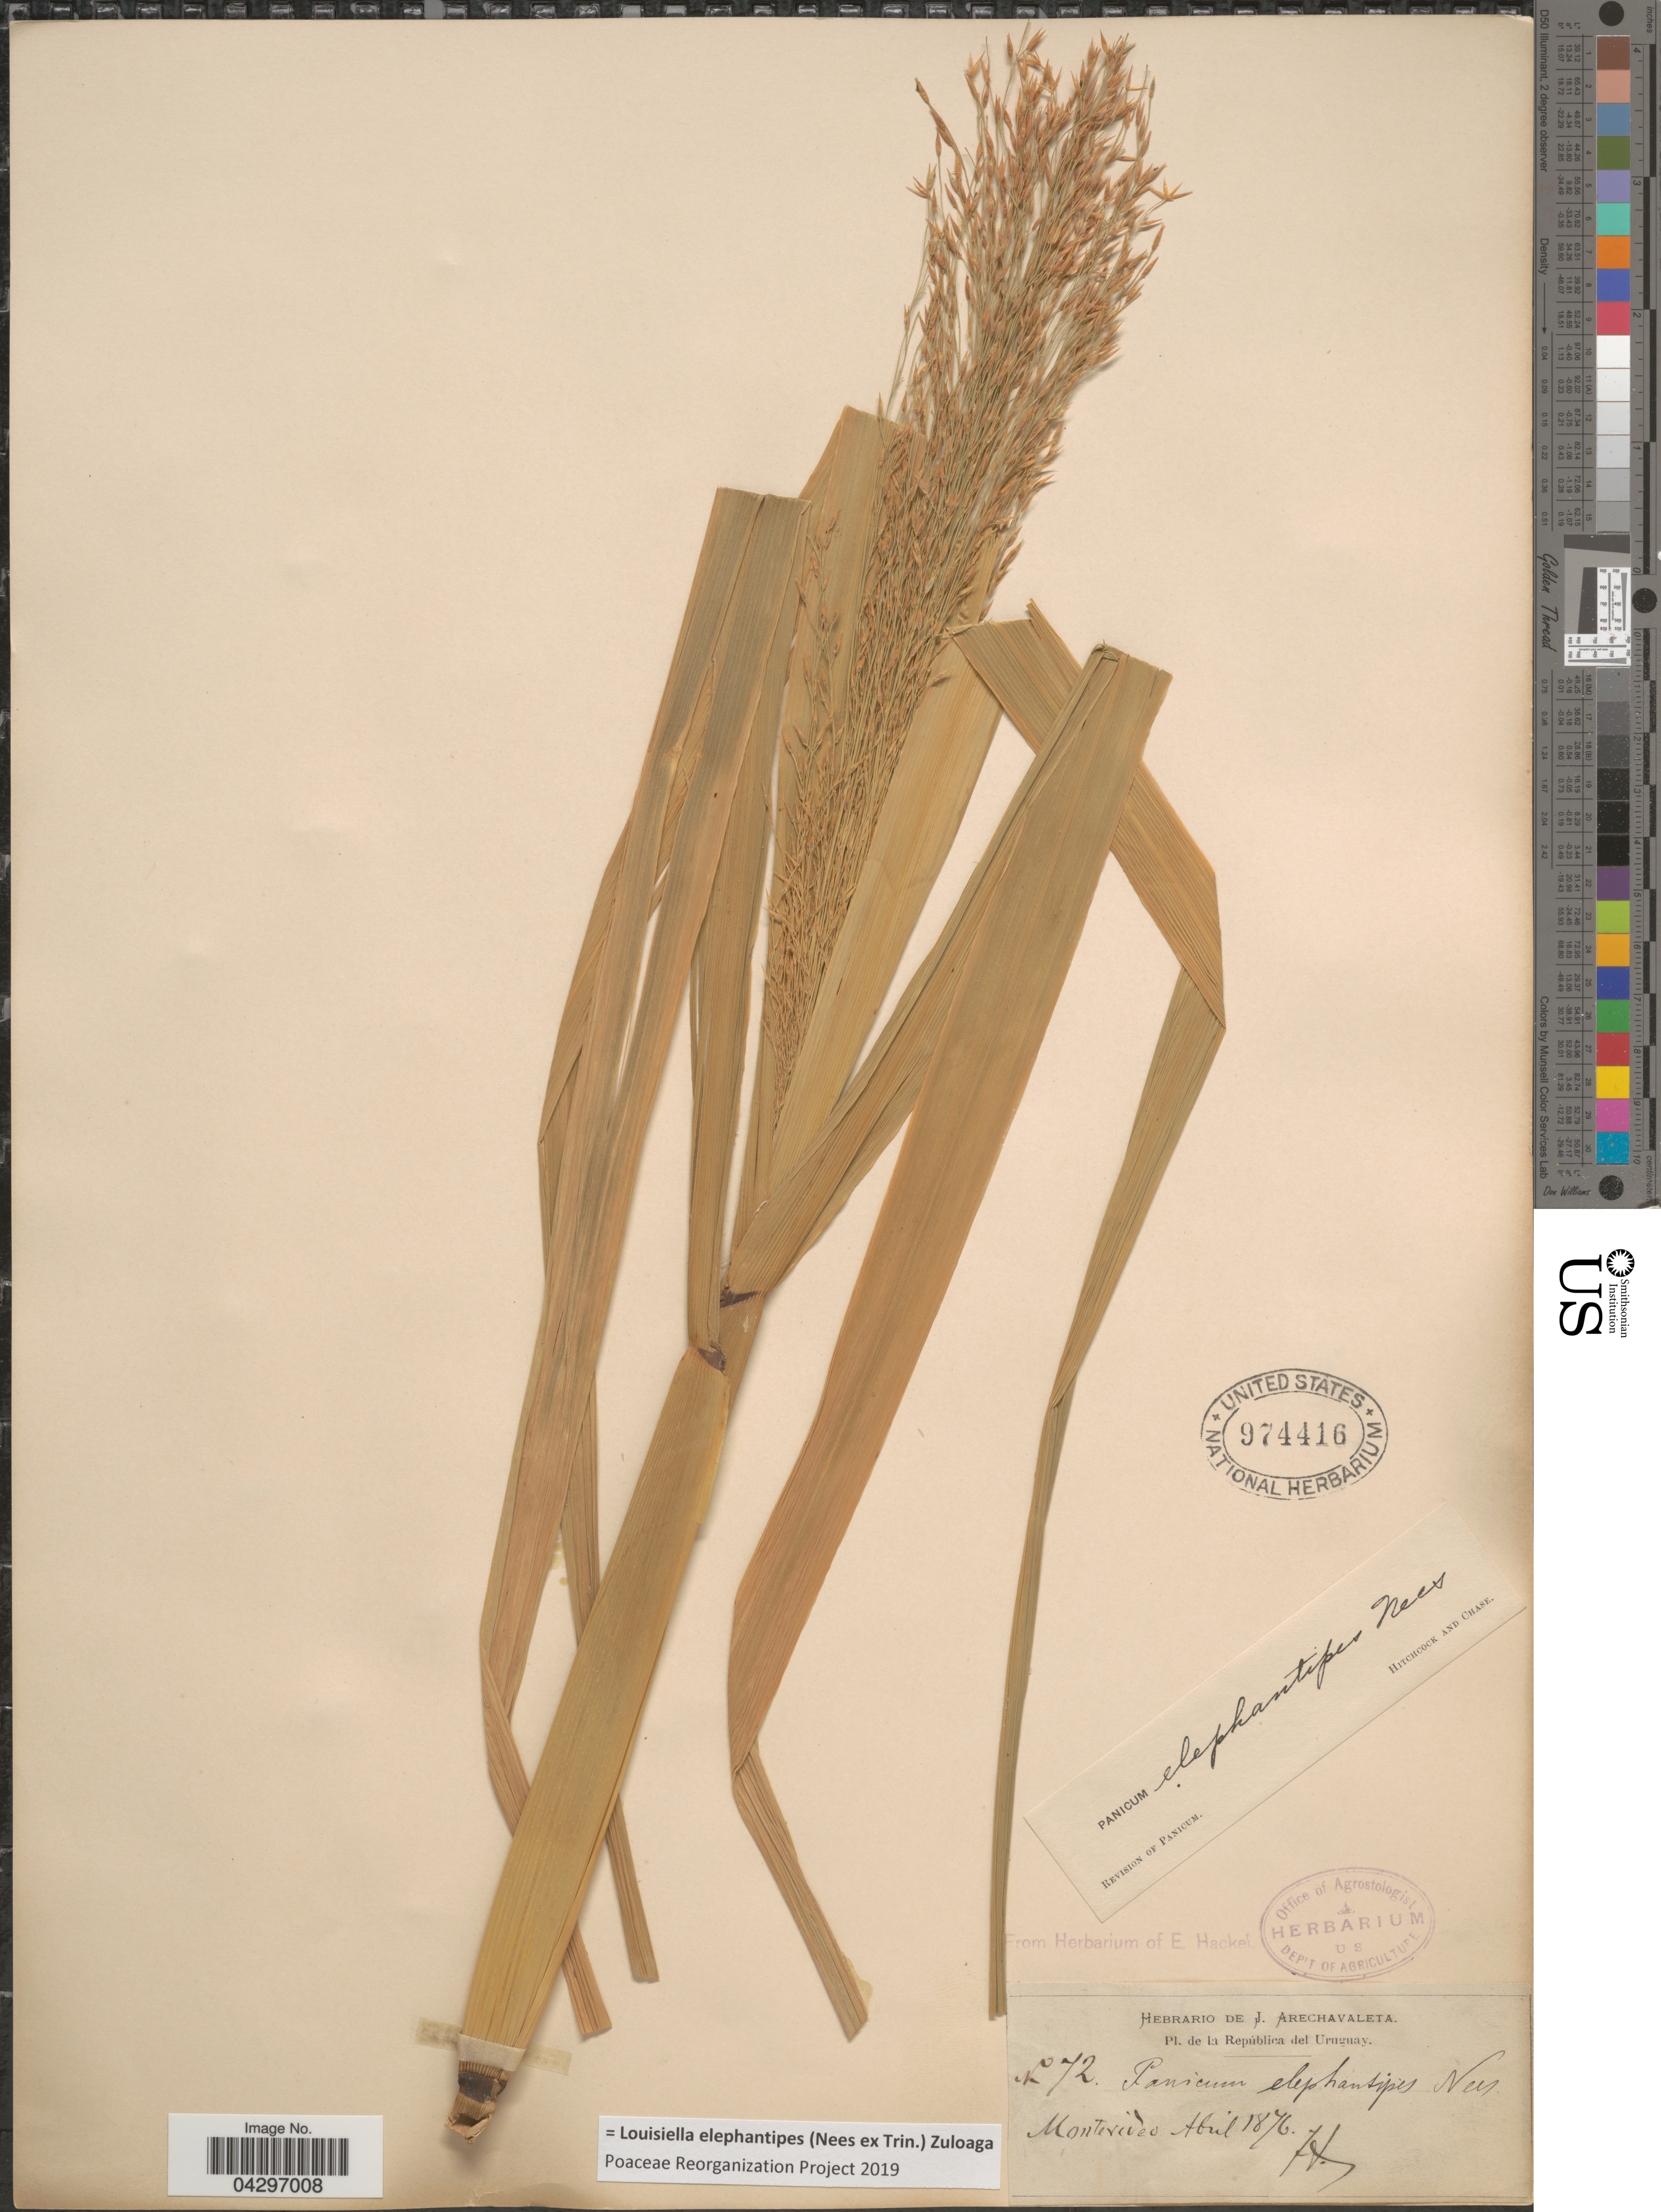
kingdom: Plantae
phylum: Tracheophyta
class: Liliopsida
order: Poales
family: Poaceae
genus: Louisiella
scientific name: Louisiella elephantipes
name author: (Nees ex Trin.) Zuloaga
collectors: J. Arechavaleta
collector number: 72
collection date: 1876-04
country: Uruguay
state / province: Montevideo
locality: República del Uruguay.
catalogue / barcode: US 974416